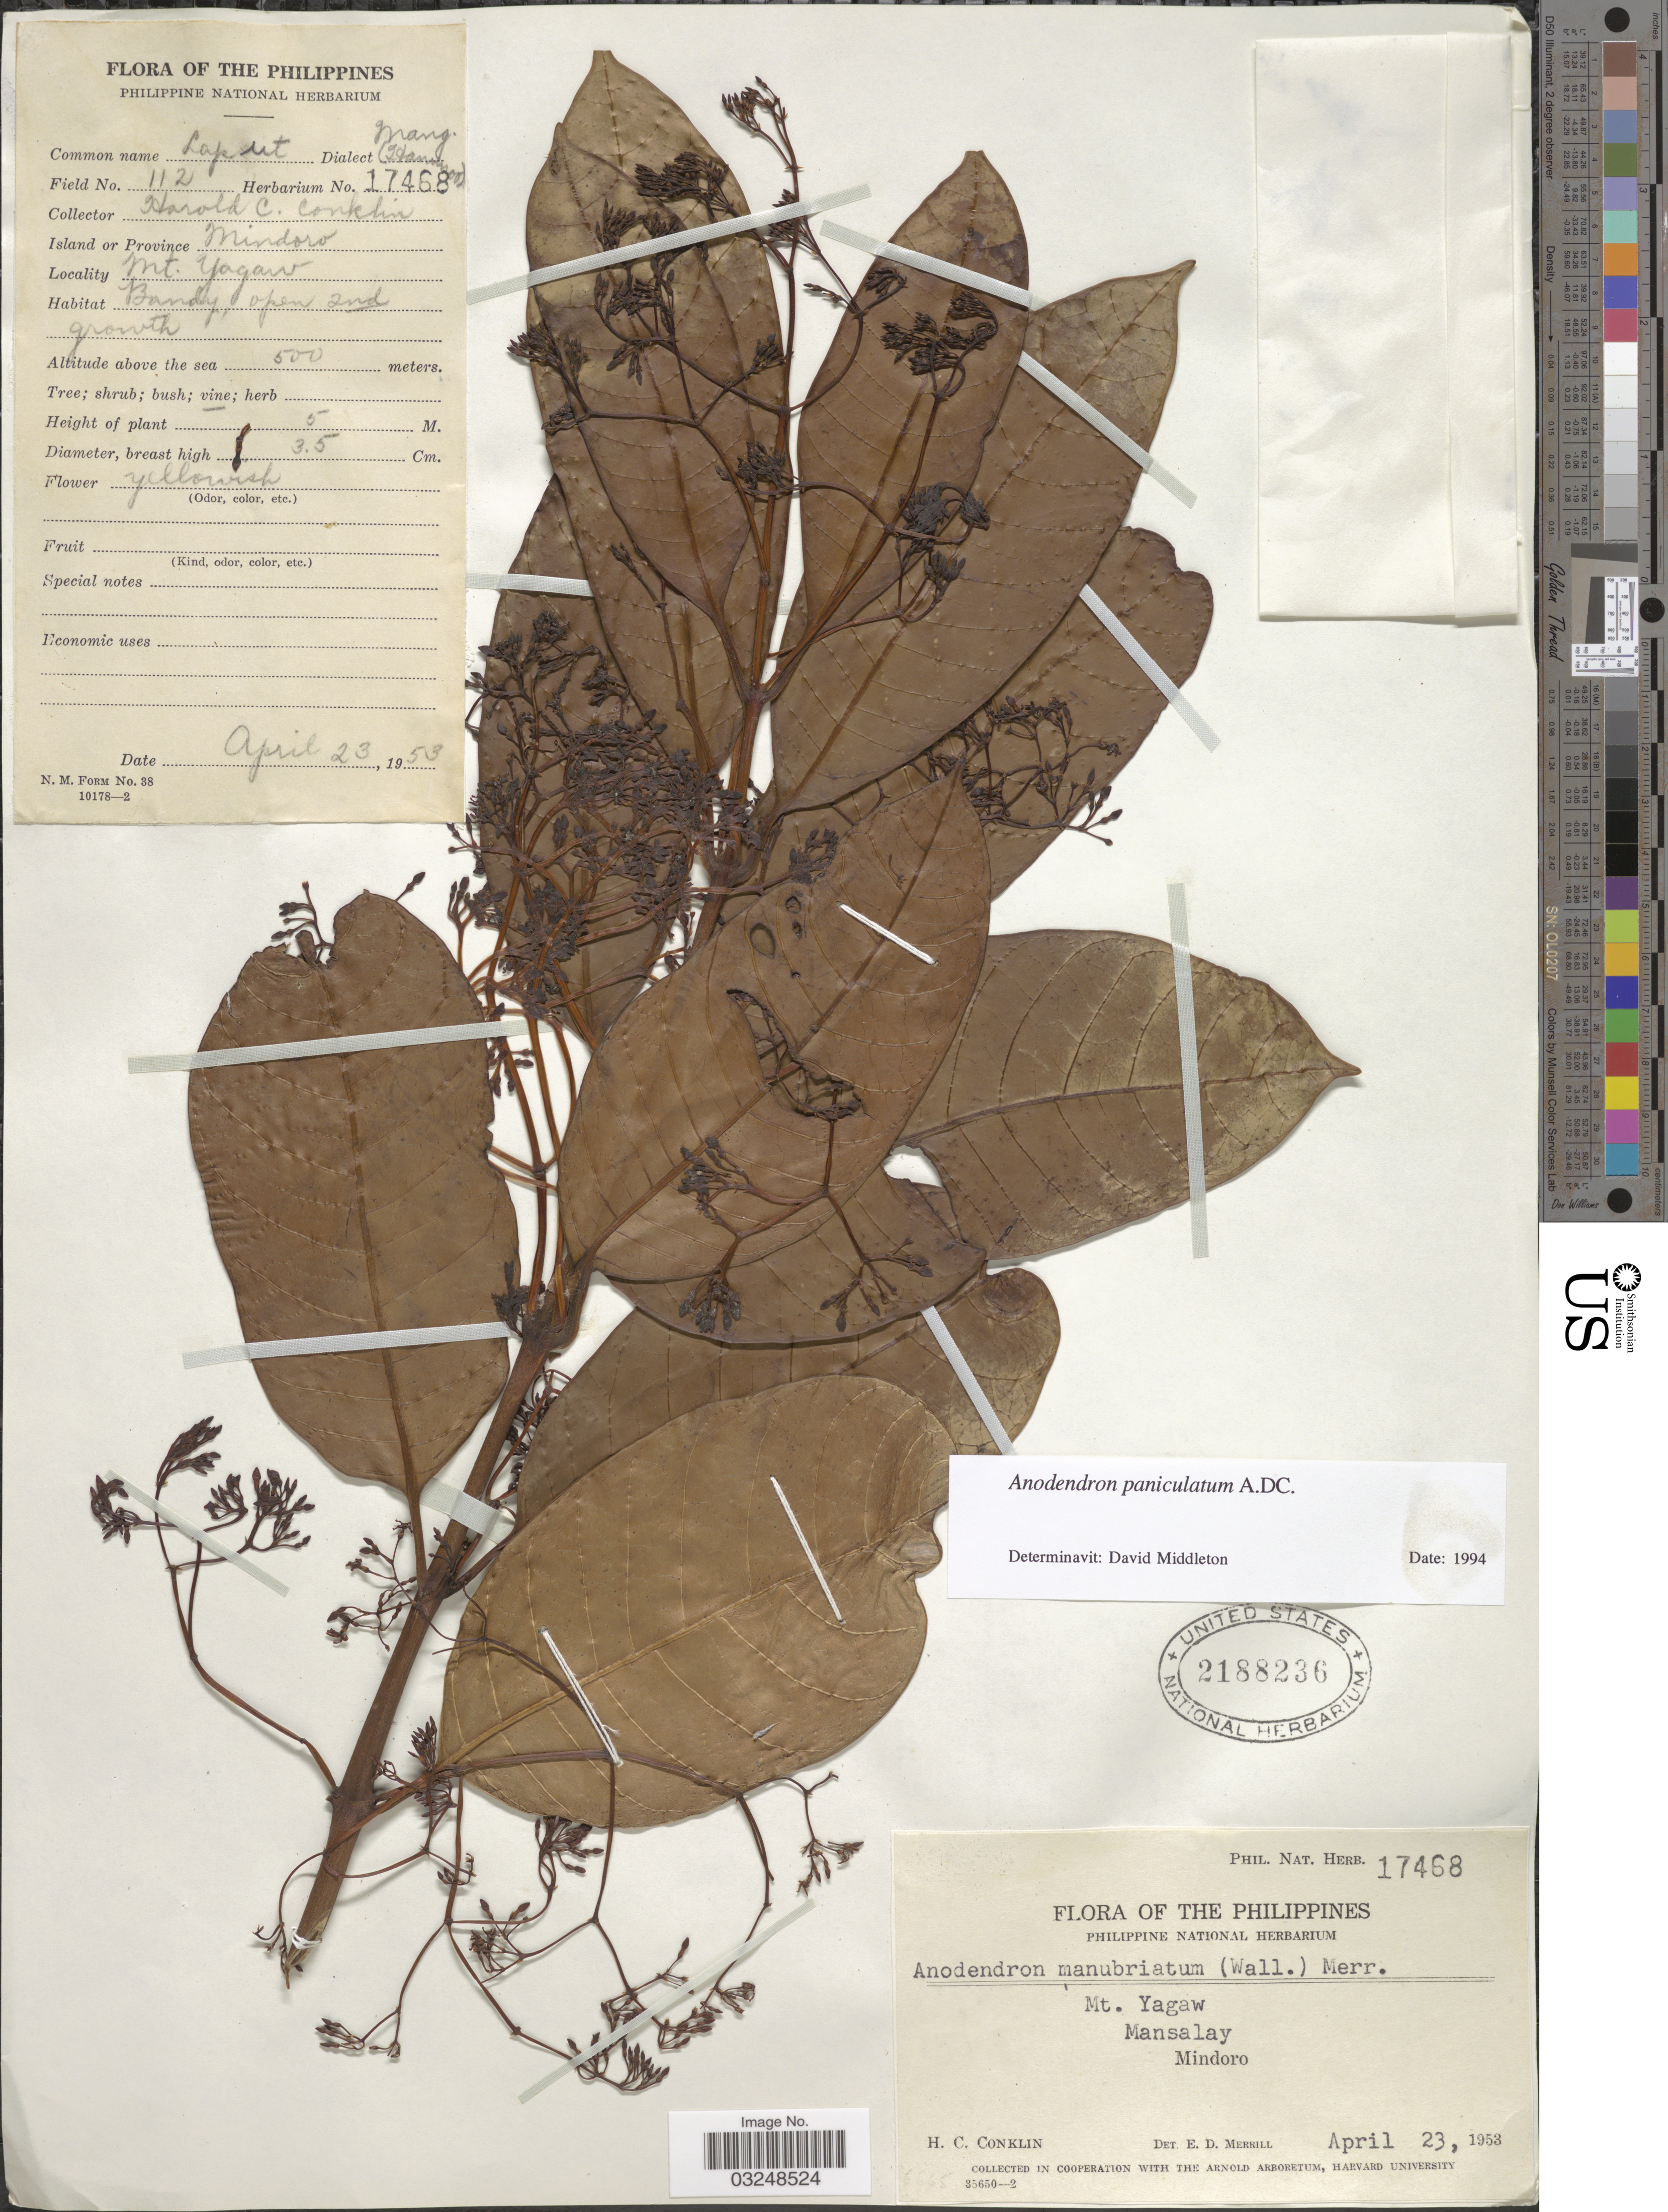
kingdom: Plantae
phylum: Tracheophyta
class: Magnoliopsida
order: Gentianales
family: Apocynaceae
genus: Anodendron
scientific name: Anodendron paniculatum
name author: A. DC.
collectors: H. Conklin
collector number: Phil. Nat. Herb. 17468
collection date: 1953-04-23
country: Philippines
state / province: Mimaropa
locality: Mt. Yagaw, Mansalay, Mindoro.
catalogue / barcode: US 2188236